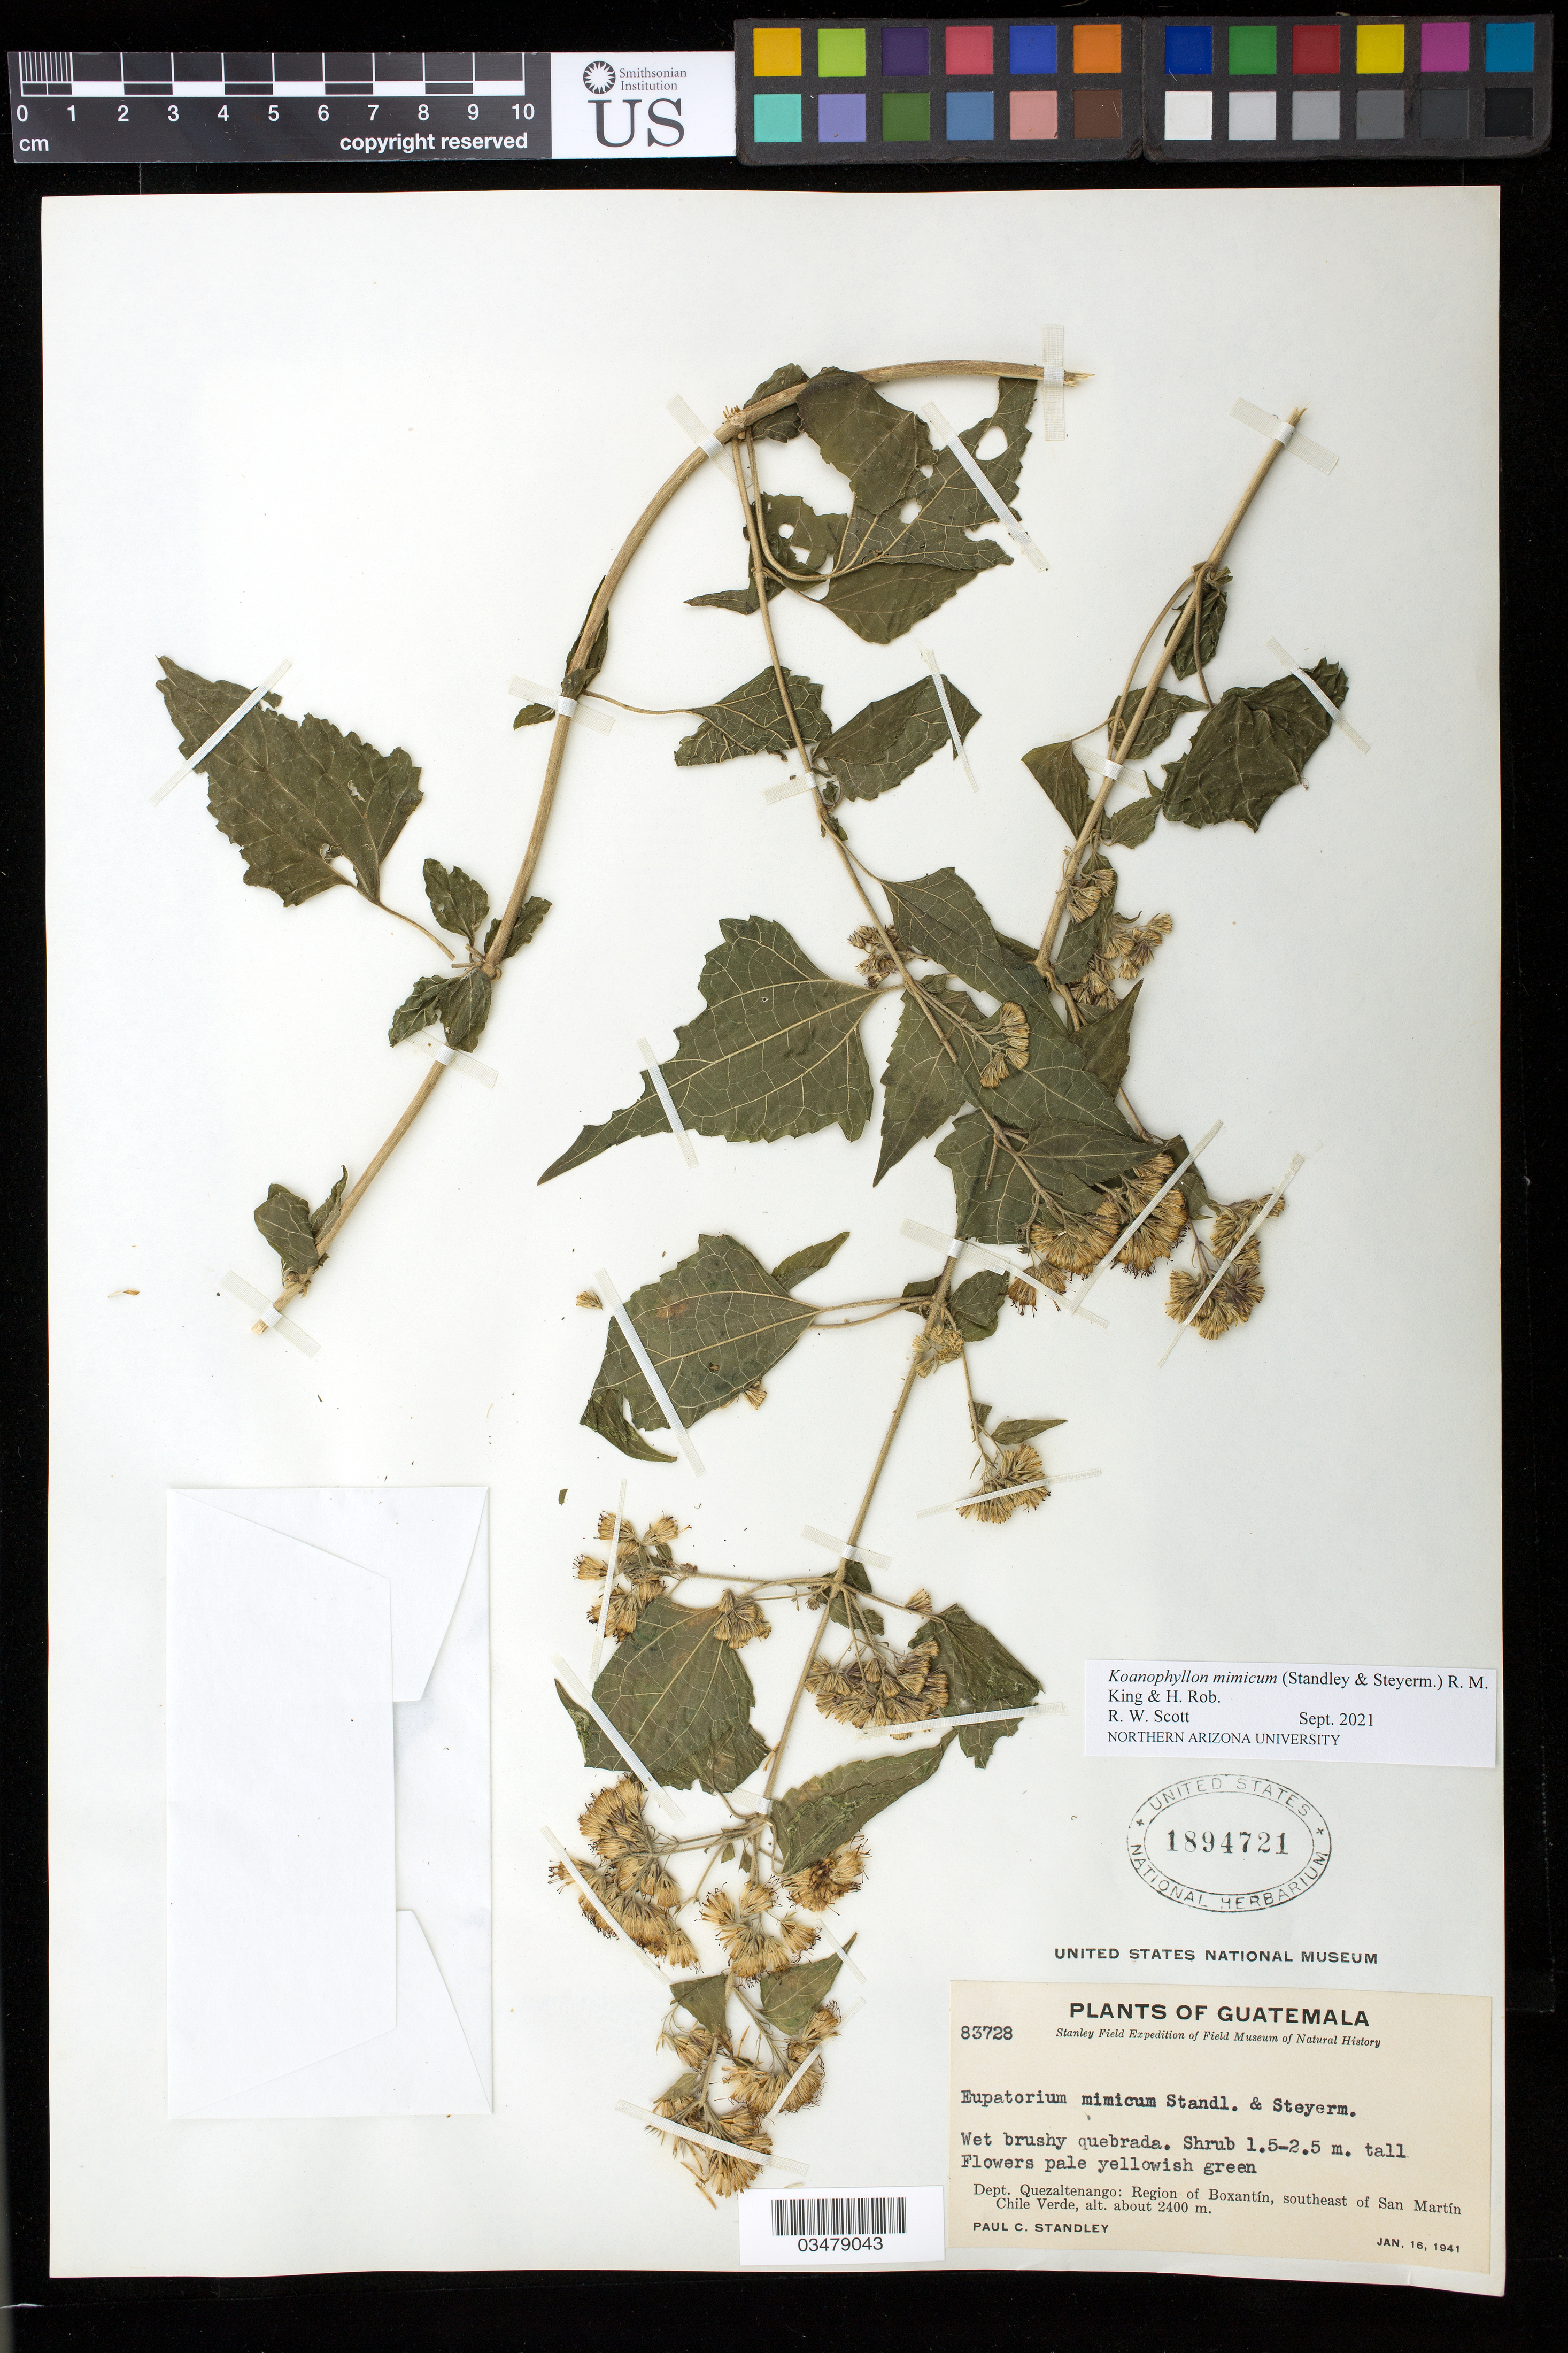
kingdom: Plantae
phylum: Tracheophyta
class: Magnoliopsida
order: Asterales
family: Asteraceae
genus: Koanophyllon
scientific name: Koanophyllon mimica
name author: (Standl. & Steyerm.) R.M. King & H. Rob.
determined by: Scott, R. W.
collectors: P. C. Standley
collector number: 83728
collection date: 1941-01-16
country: Guatemala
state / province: Quetzaltenango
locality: Region of Boxantin, southeast of San Martin Chile Verde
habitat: Wet brushy quebrada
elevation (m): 2400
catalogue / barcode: US 1894721